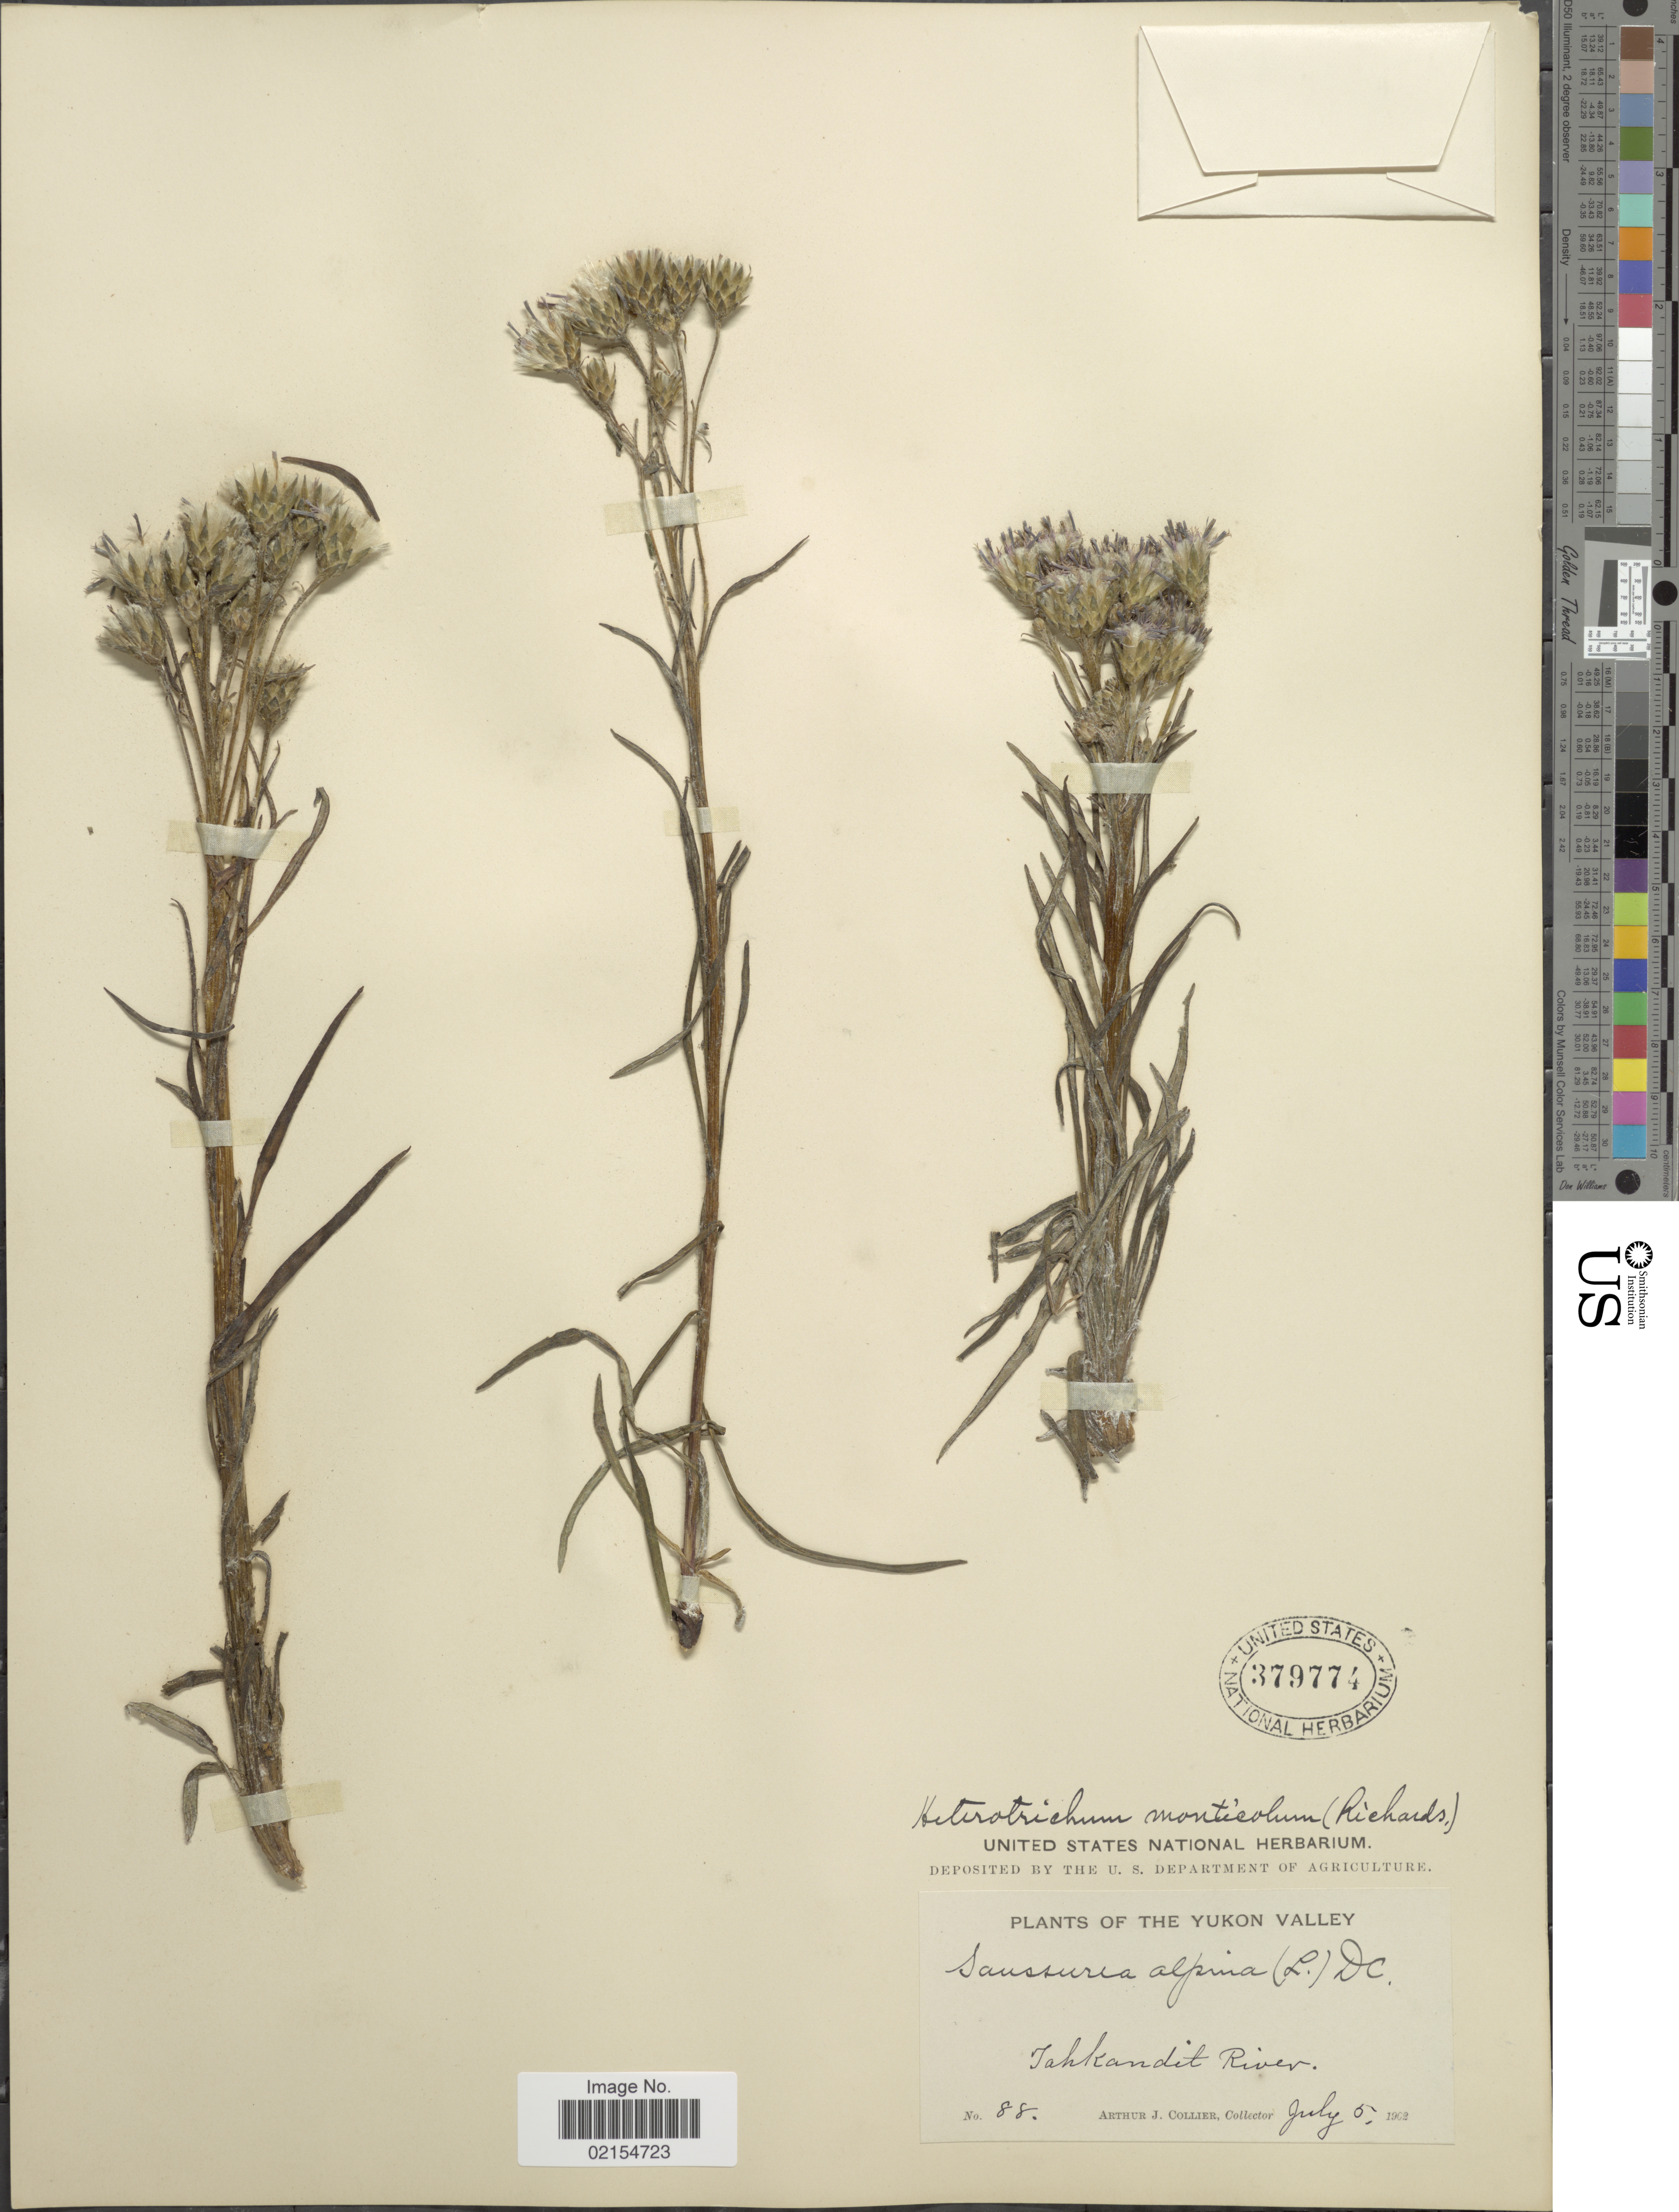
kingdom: Plantae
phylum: Tracheophyta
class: Magnoliopsida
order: Asterales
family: Asteraceae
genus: Saussurea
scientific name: Saussurea angustifolia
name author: (L.) DC.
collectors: A. Collier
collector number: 88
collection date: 1962-07-05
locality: The Yukon Valley, Tahkandit River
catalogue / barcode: US 379774